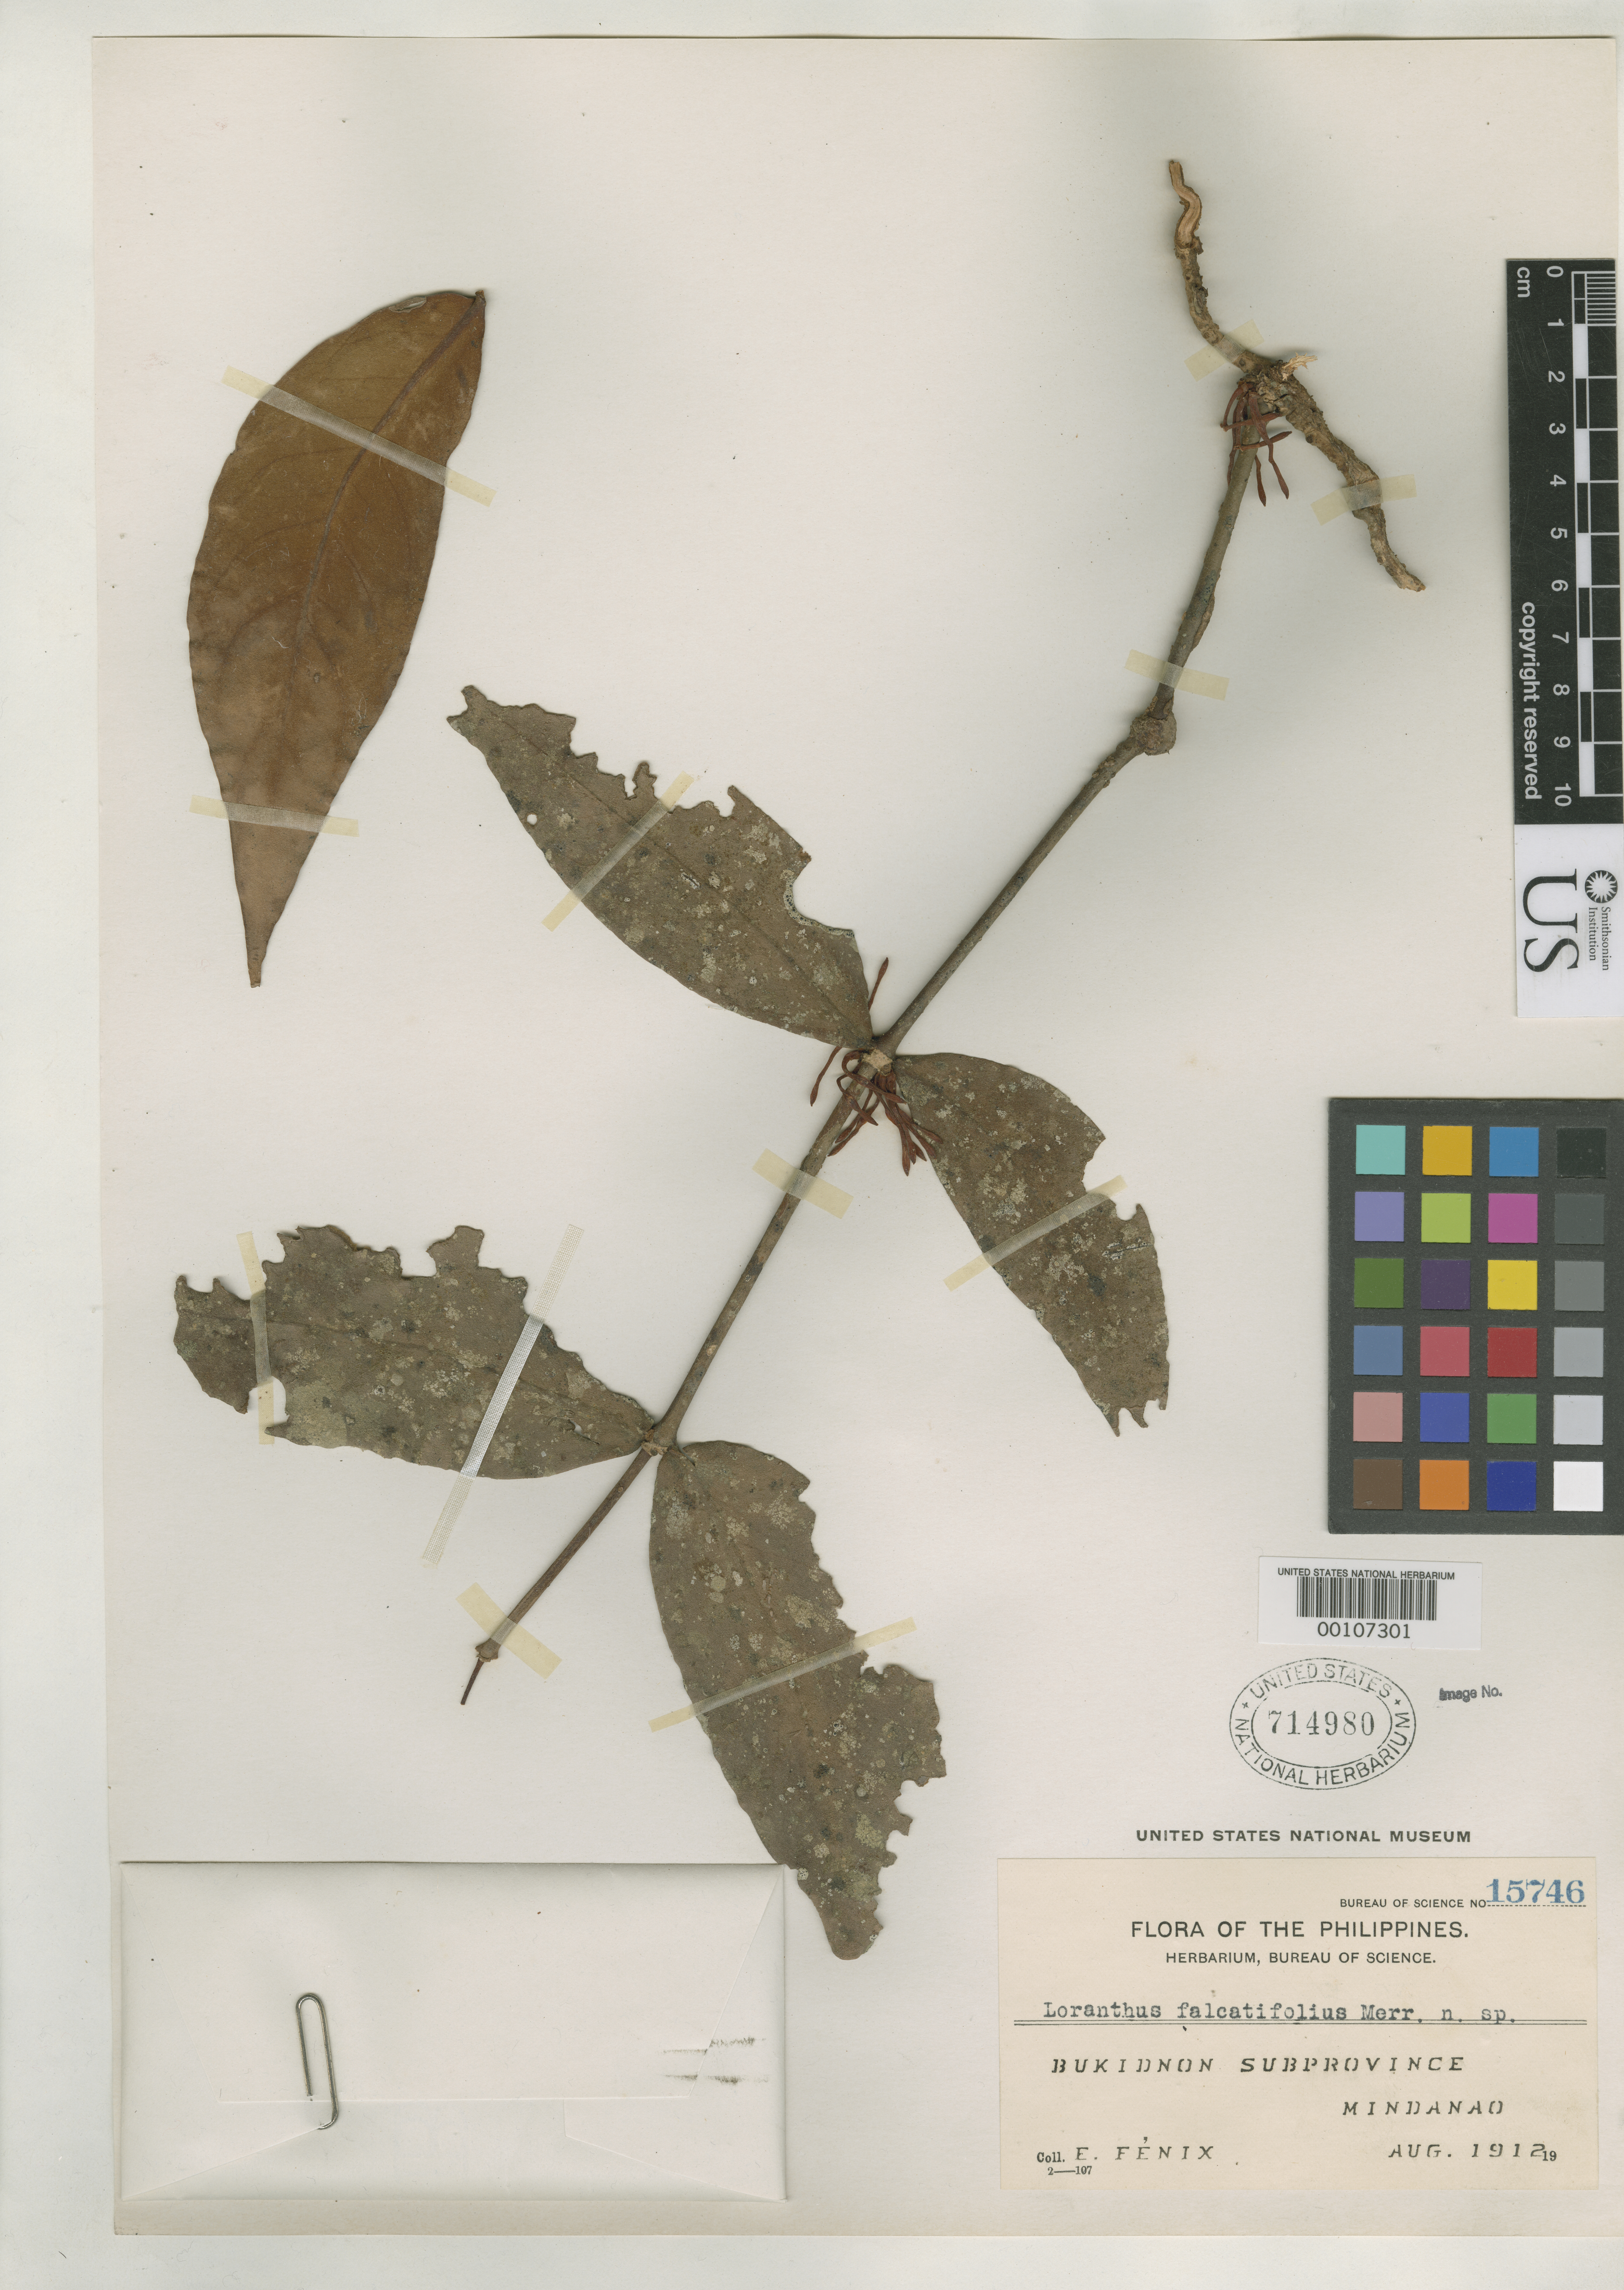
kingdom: Plantae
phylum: Tracheophyta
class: Magnoliopsida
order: Santalales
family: Loranthaceae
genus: Loranthus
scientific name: Loranthus falcatifolius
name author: Merr.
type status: Isotype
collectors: E. Fénix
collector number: Bur. Sci. 15746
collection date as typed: Aug 1912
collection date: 1912-08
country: Philippines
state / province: Northern Mindanao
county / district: Bukidnon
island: Mindanao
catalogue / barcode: US 714980